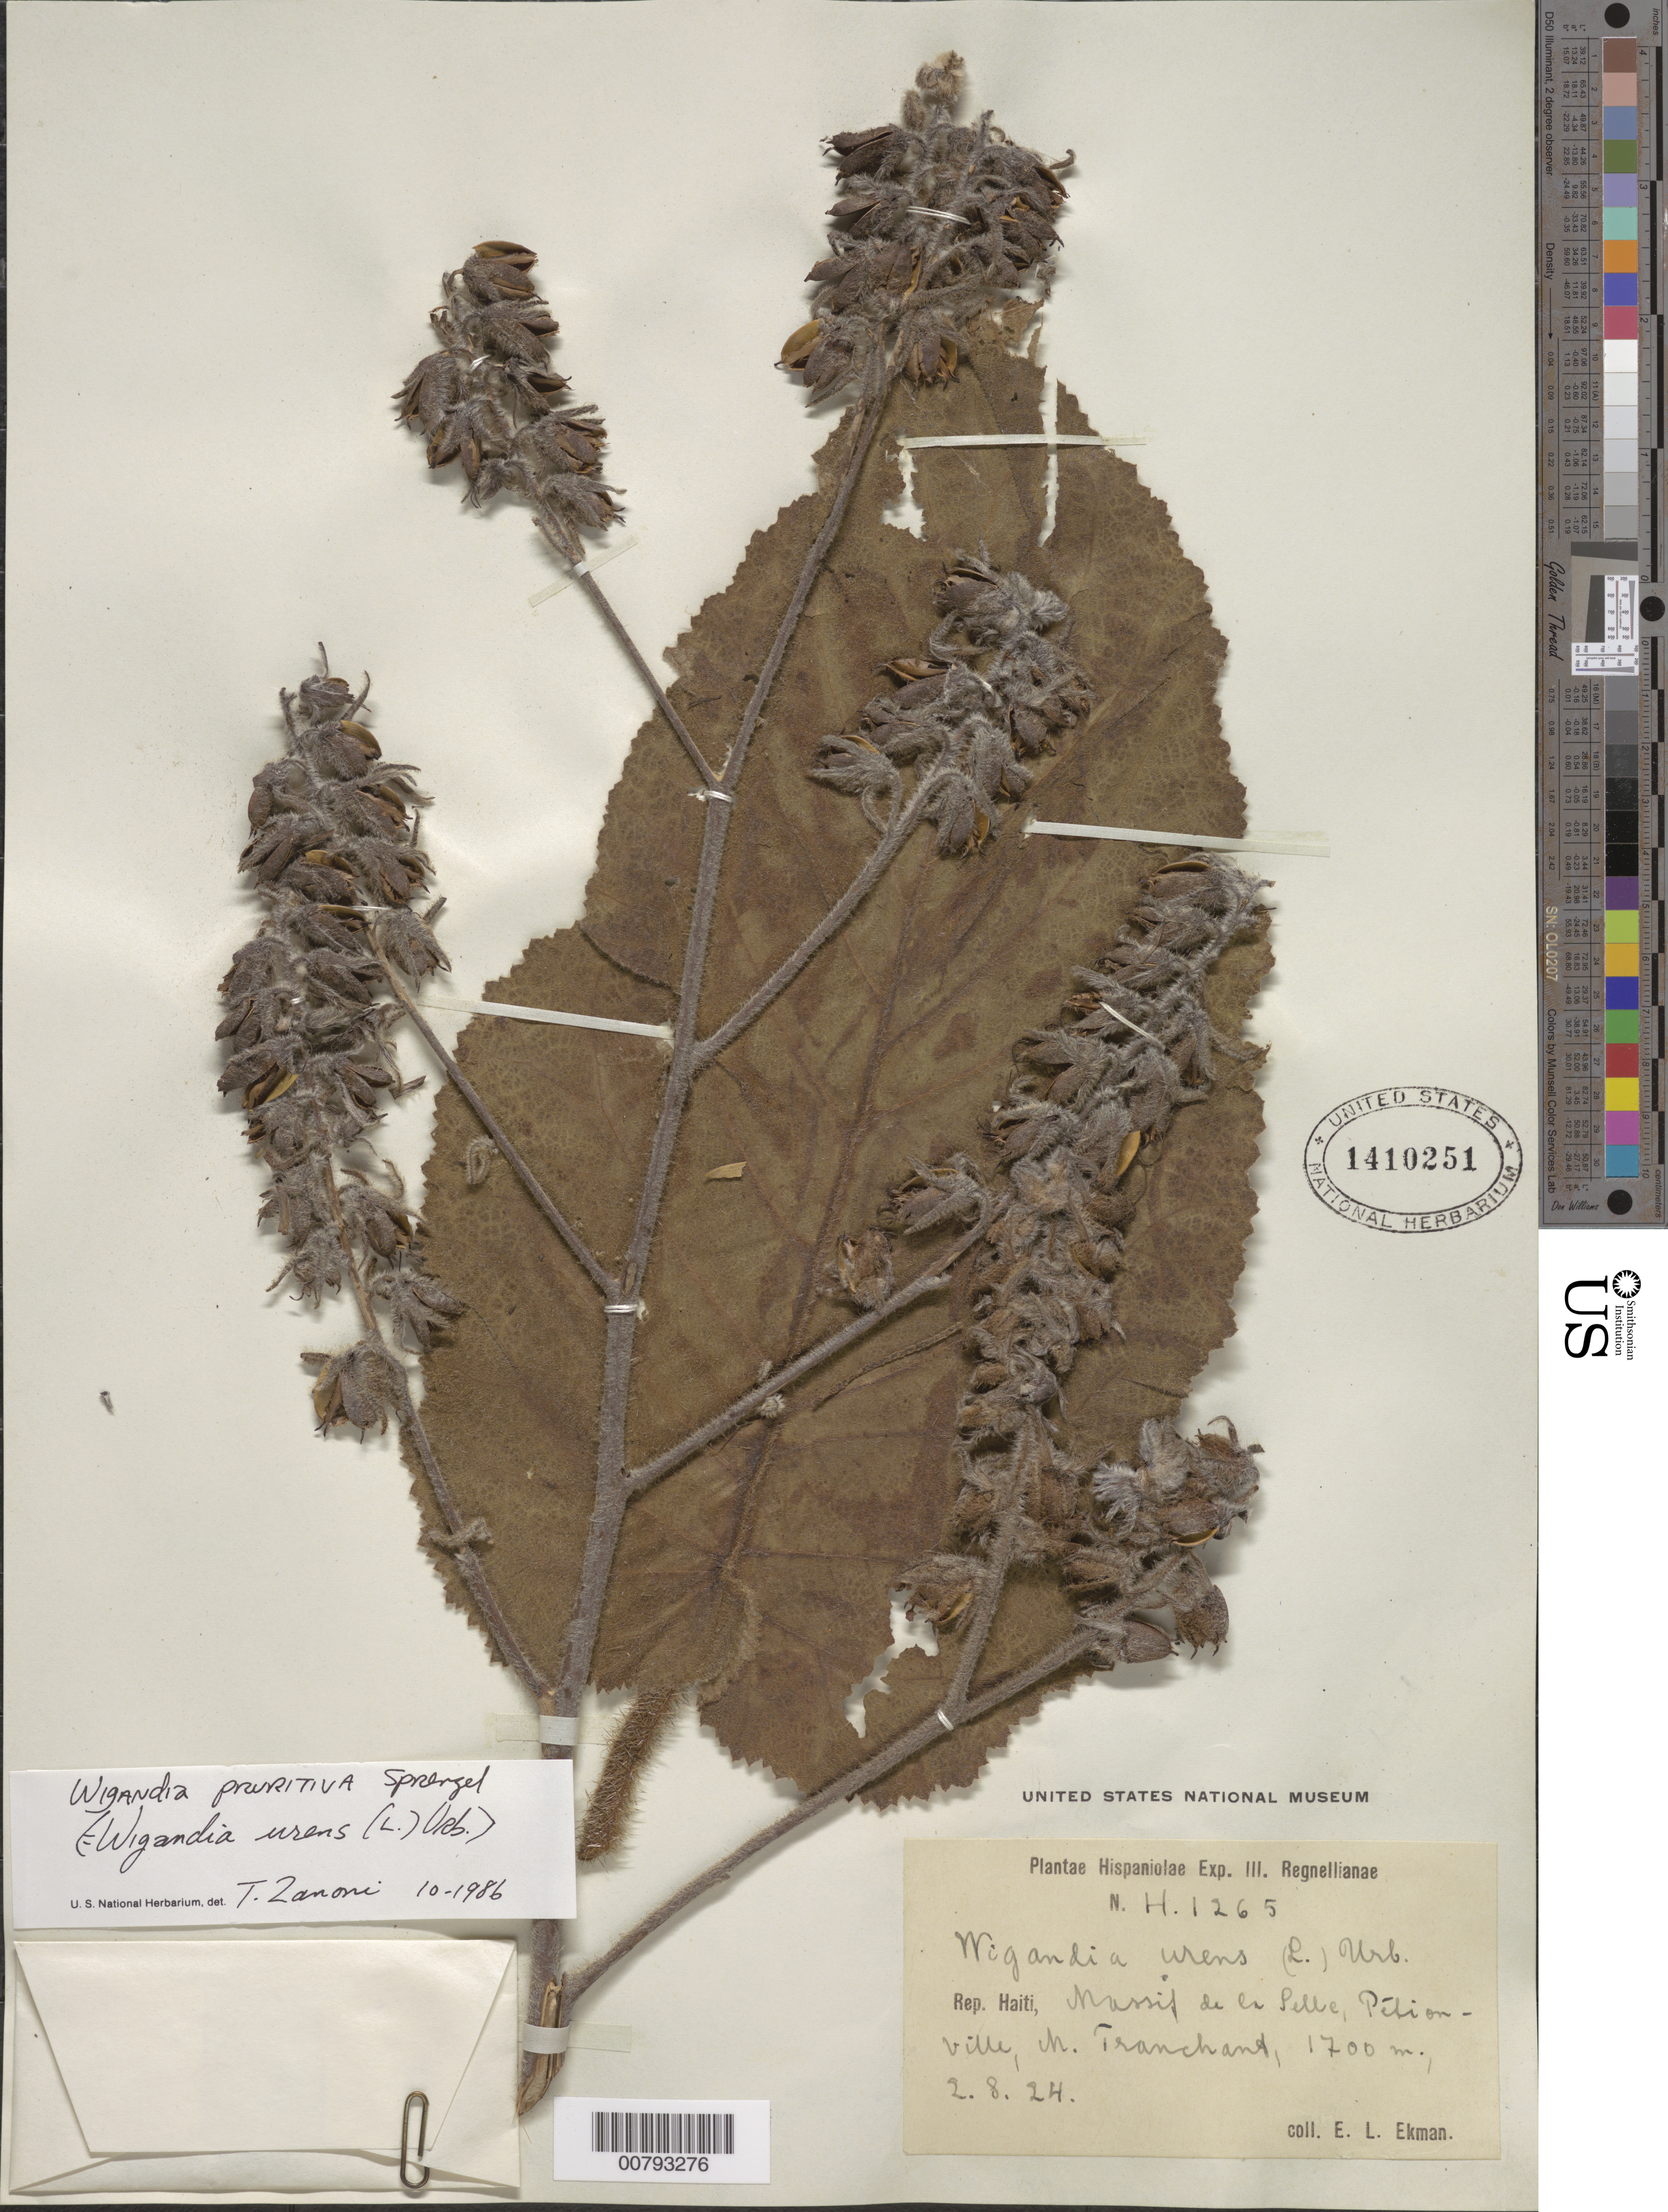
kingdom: Plantae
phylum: Tracheophyta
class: Magnoliopsida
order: Boraginales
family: Namaceae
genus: Wigandia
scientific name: Wigandia pruritiva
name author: Spreng.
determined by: Zanoni, T. A., (NY), New York Botanical Garden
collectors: E. L. Ekman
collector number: H 1265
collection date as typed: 02 Aug 1924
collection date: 1924-08-02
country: Haiti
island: Hispaniola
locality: Massif de la Selle, Pétionville, M. Tranchant.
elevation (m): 1700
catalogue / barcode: US 1410251